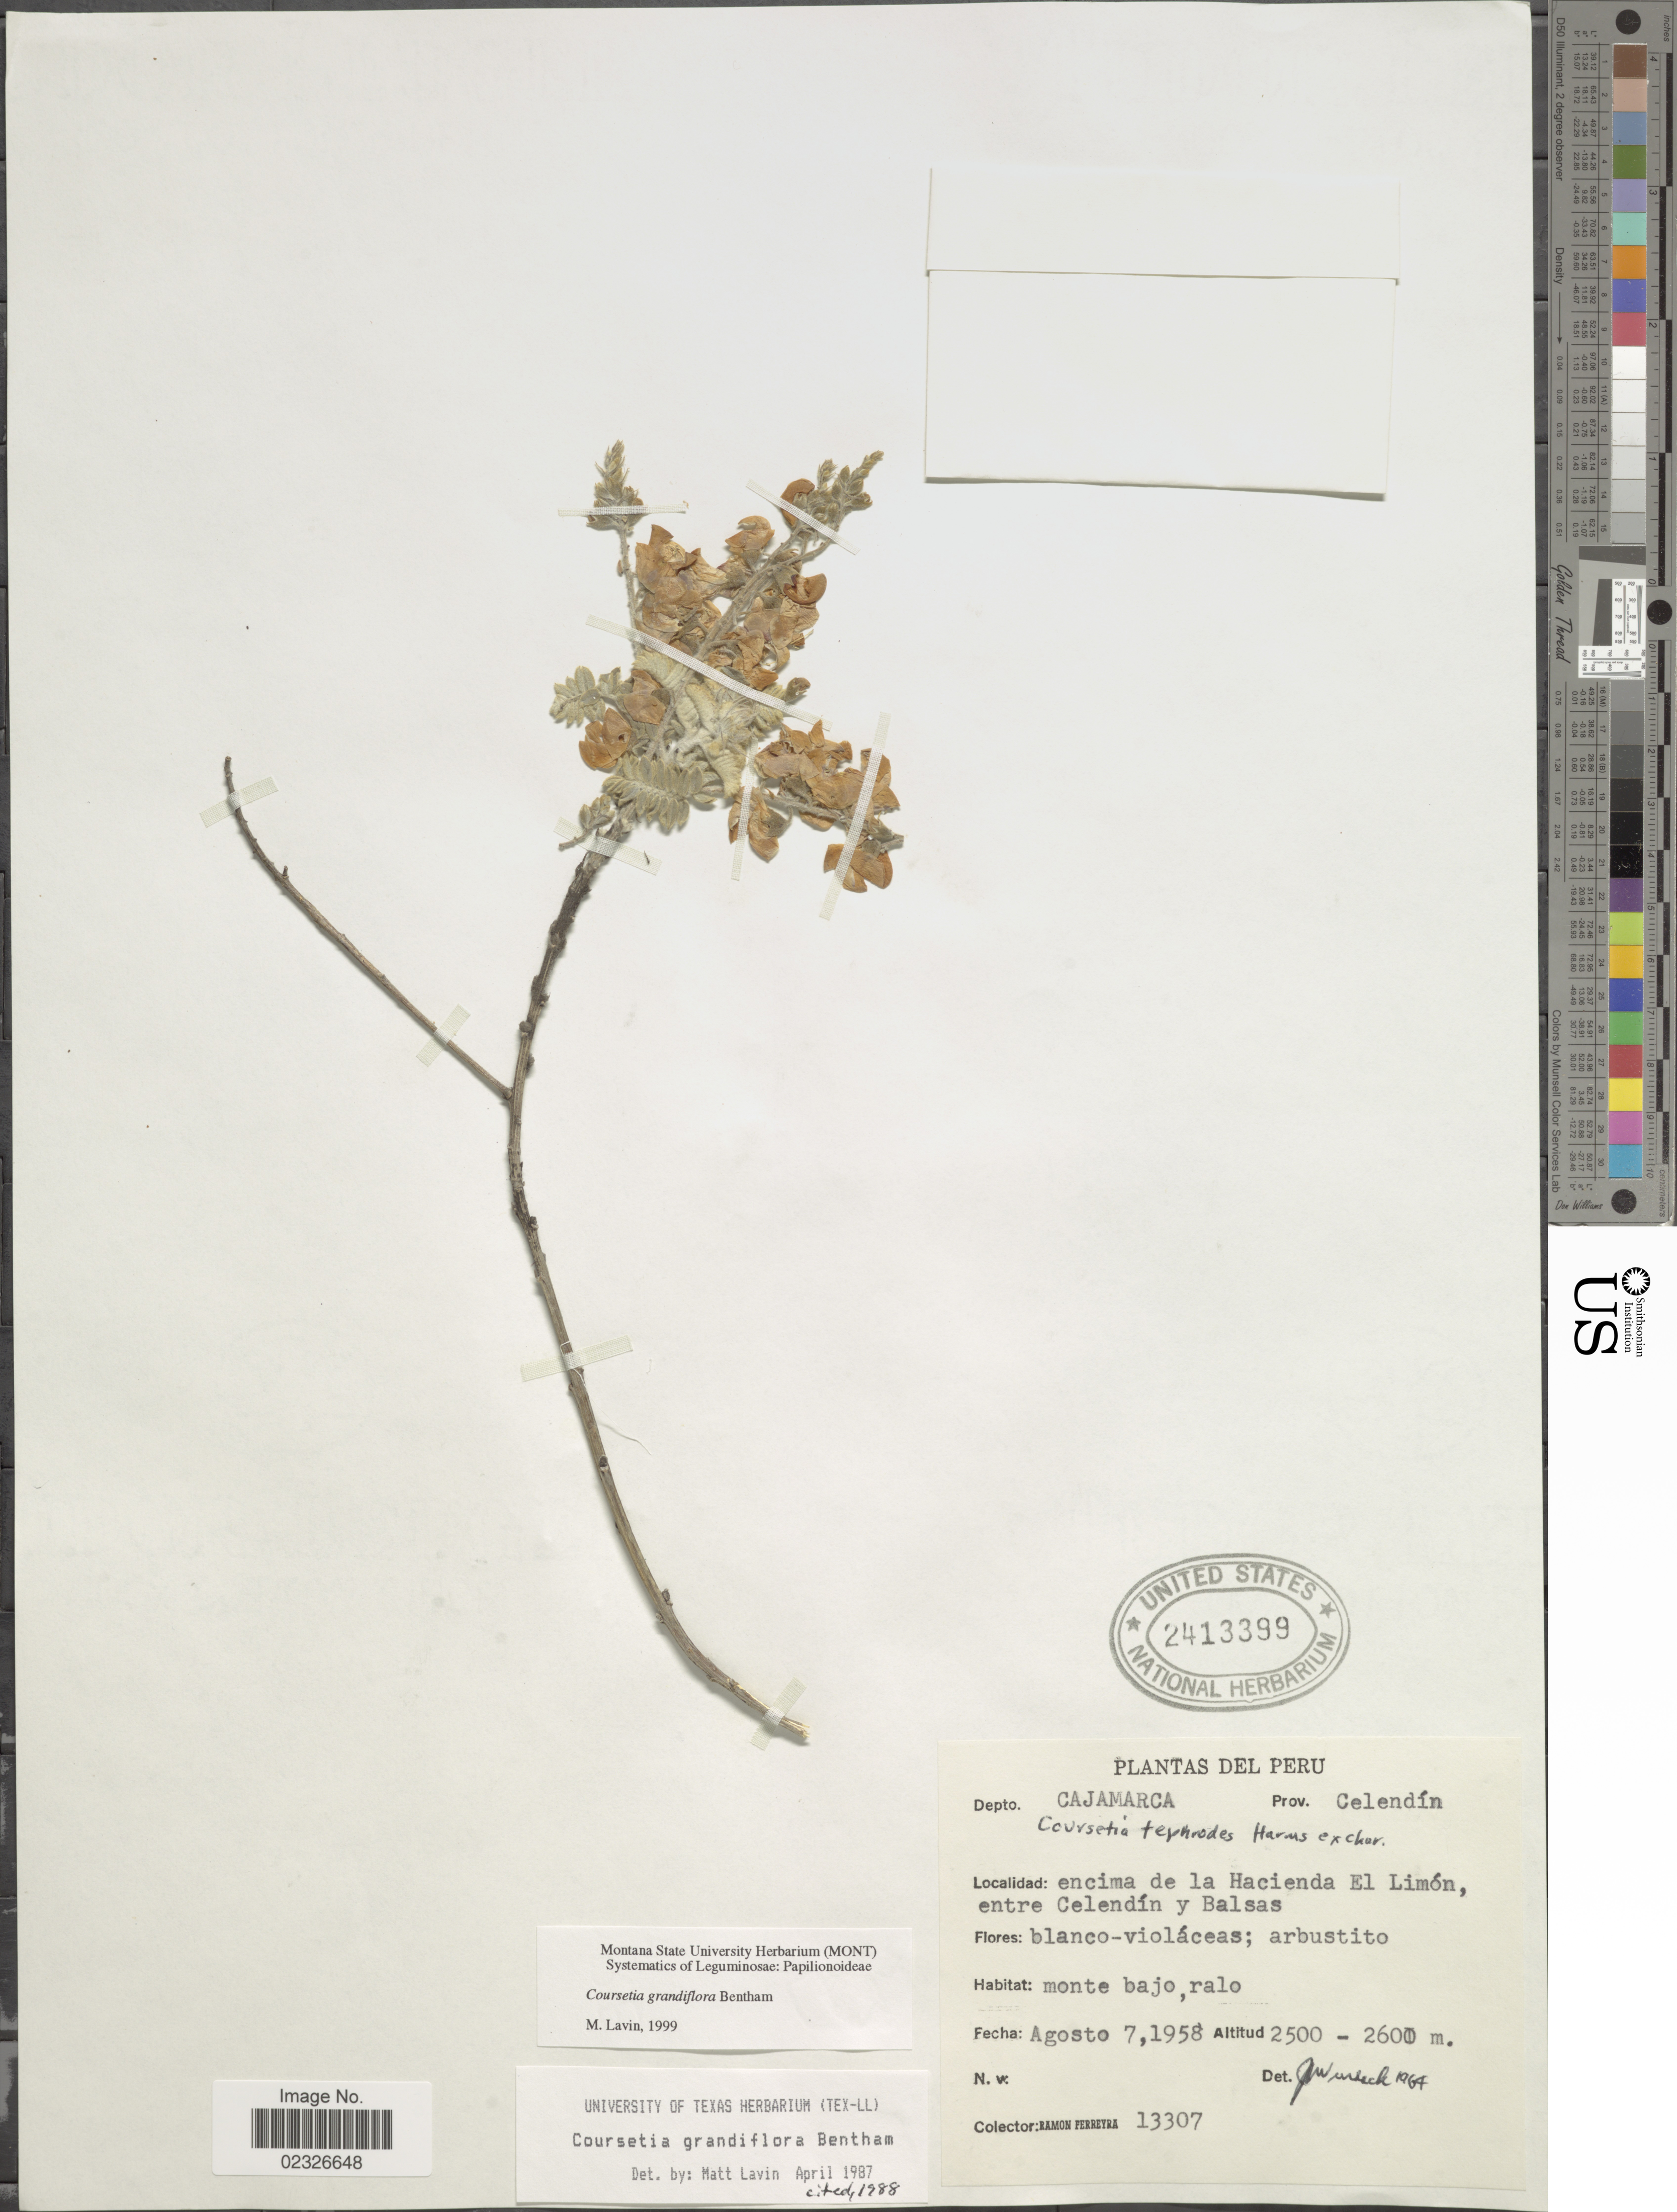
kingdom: Plantae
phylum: Tracheophyta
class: Magnoliopsida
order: Fabales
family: Fabaceae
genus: Coursetia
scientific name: Coursetia grandiflora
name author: Benth.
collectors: R. A. Ferreyra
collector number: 13307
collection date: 1958-08-07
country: Peru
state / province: Cajamarca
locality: Depto. Cajamarca. Prov. Celendín. Encima de la Hacienda El Limón, entre Celendín y Balsas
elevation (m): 2500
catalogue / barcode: US 2413399